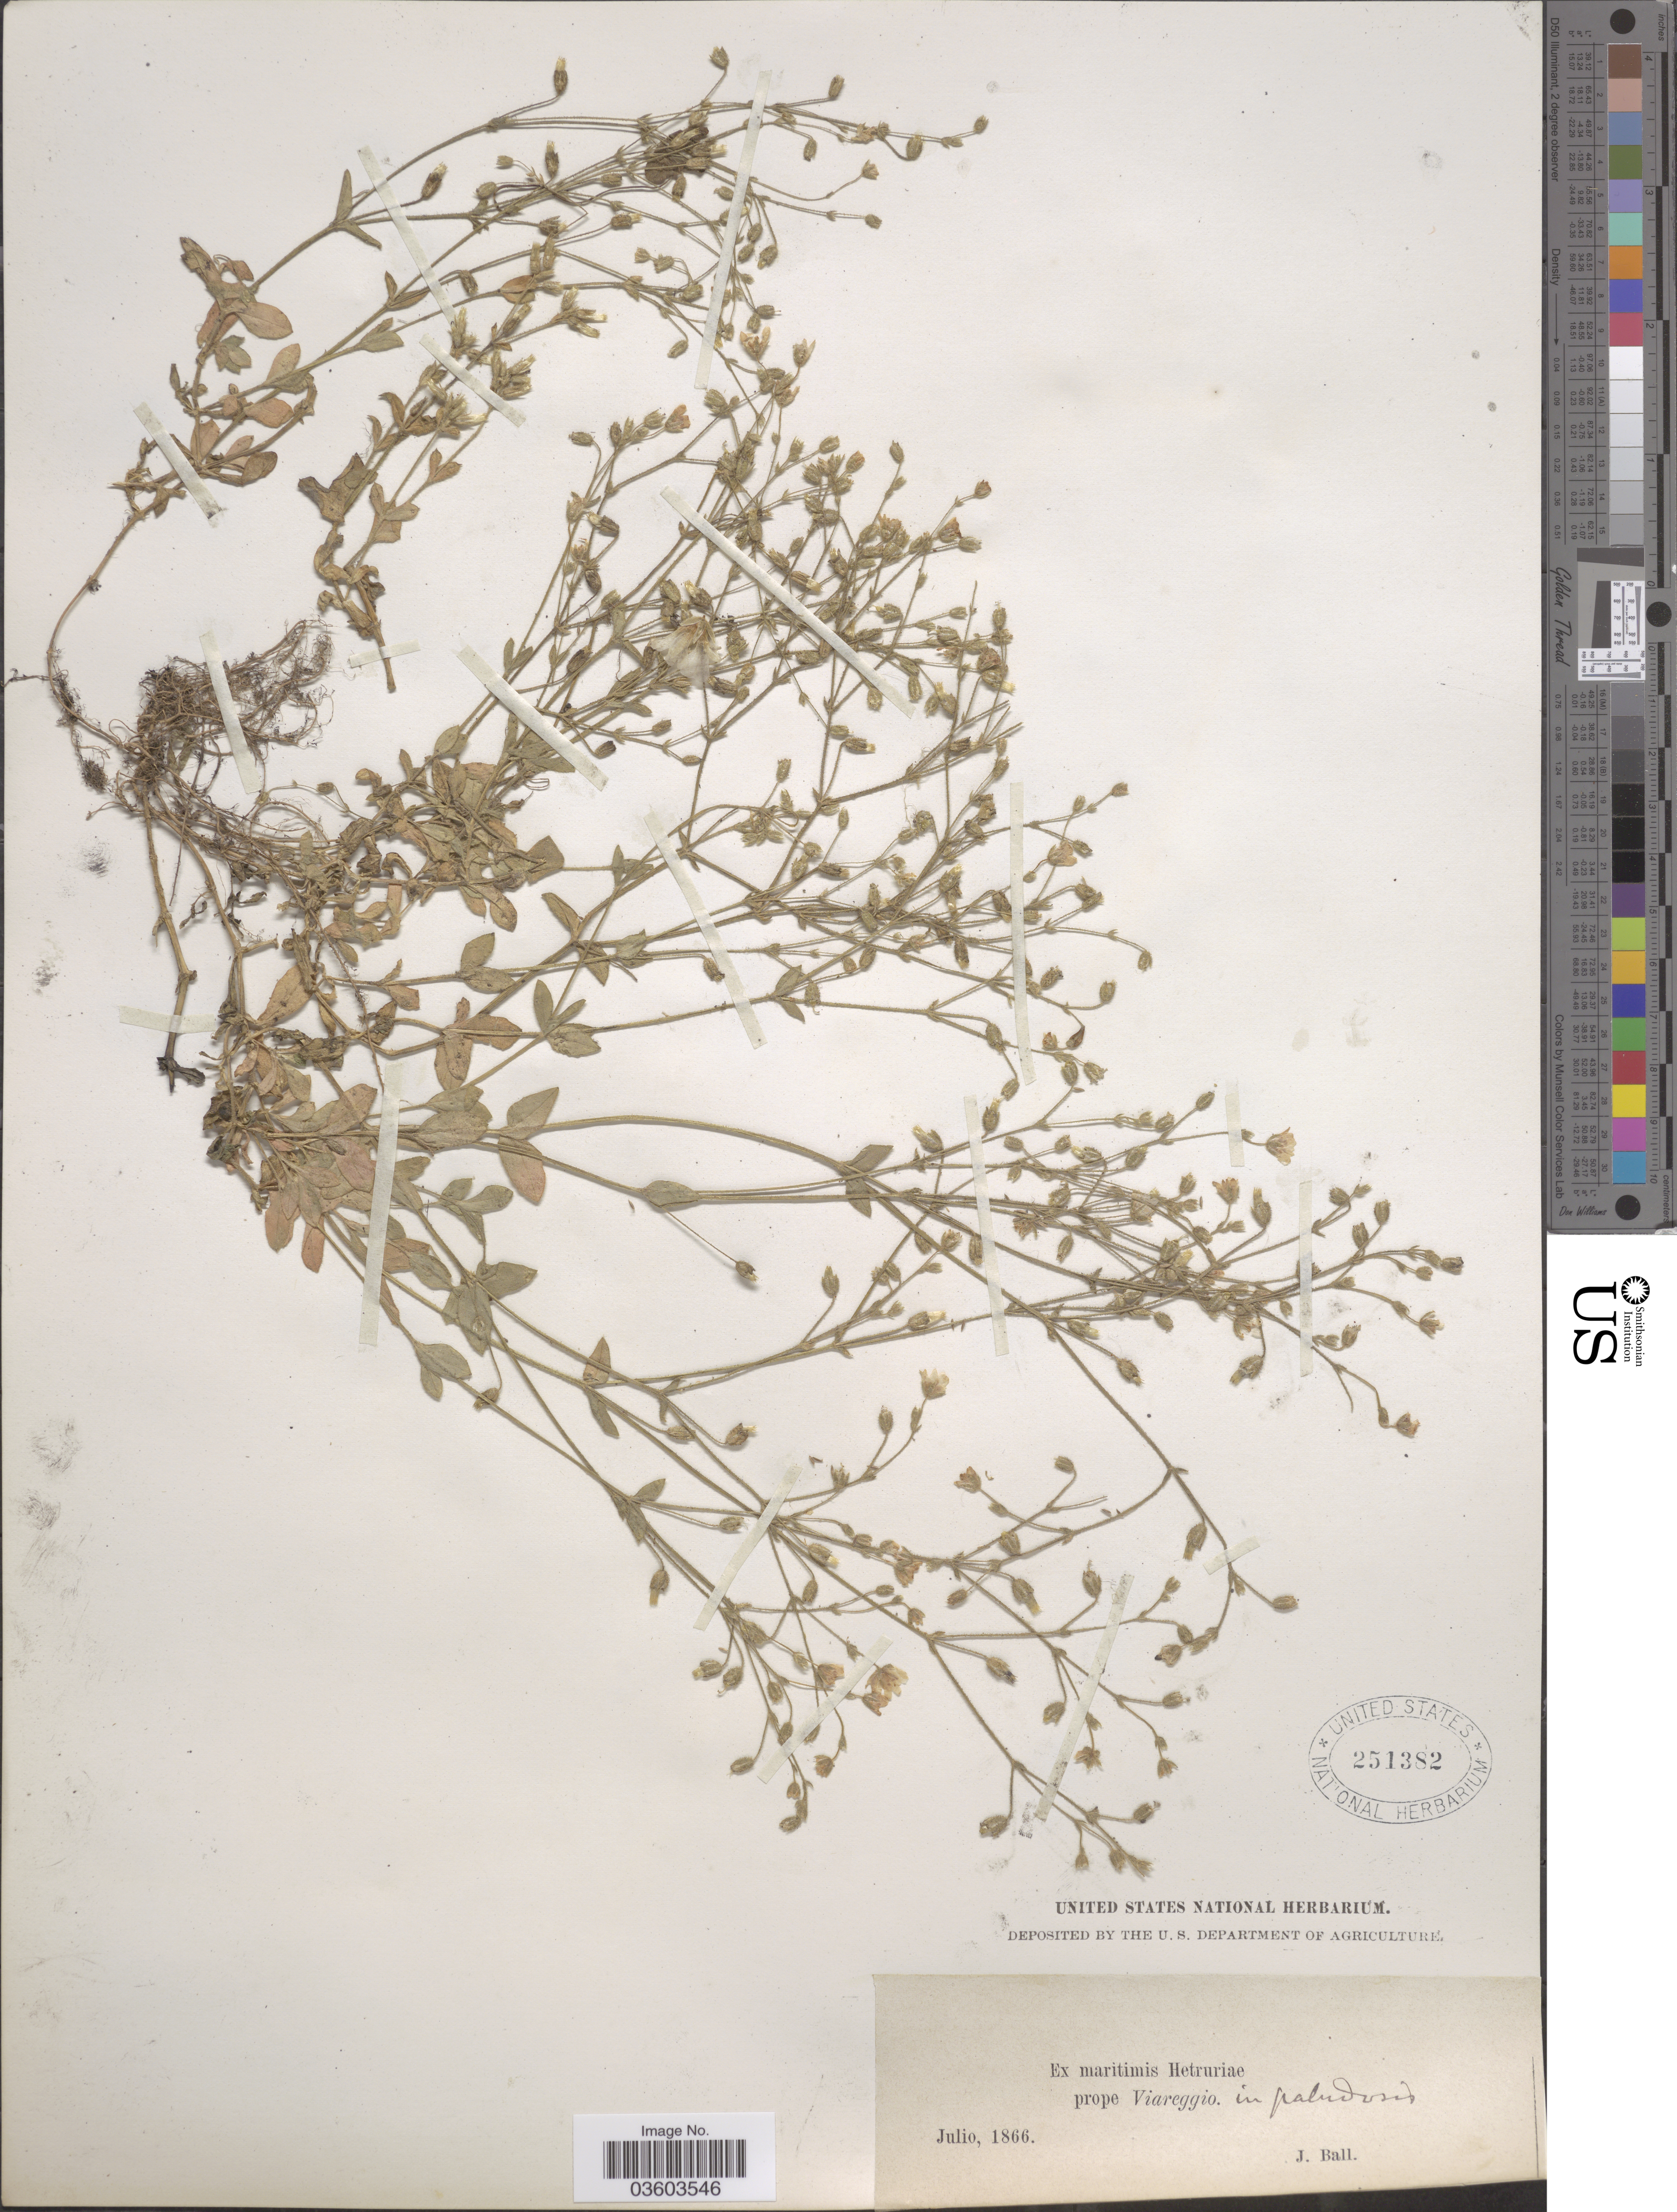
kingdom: Plantae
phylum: Tracheophyta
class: Magnoliopsida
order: Caryophyllales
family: Caryophyllaceae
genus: Cerastium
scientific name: Cerastium sp.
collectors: J. Ball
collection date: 1866-07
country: Italy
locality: Ex maritimis Hetruriæ prope Viareggio. In paludosis.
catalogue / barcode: US 251382